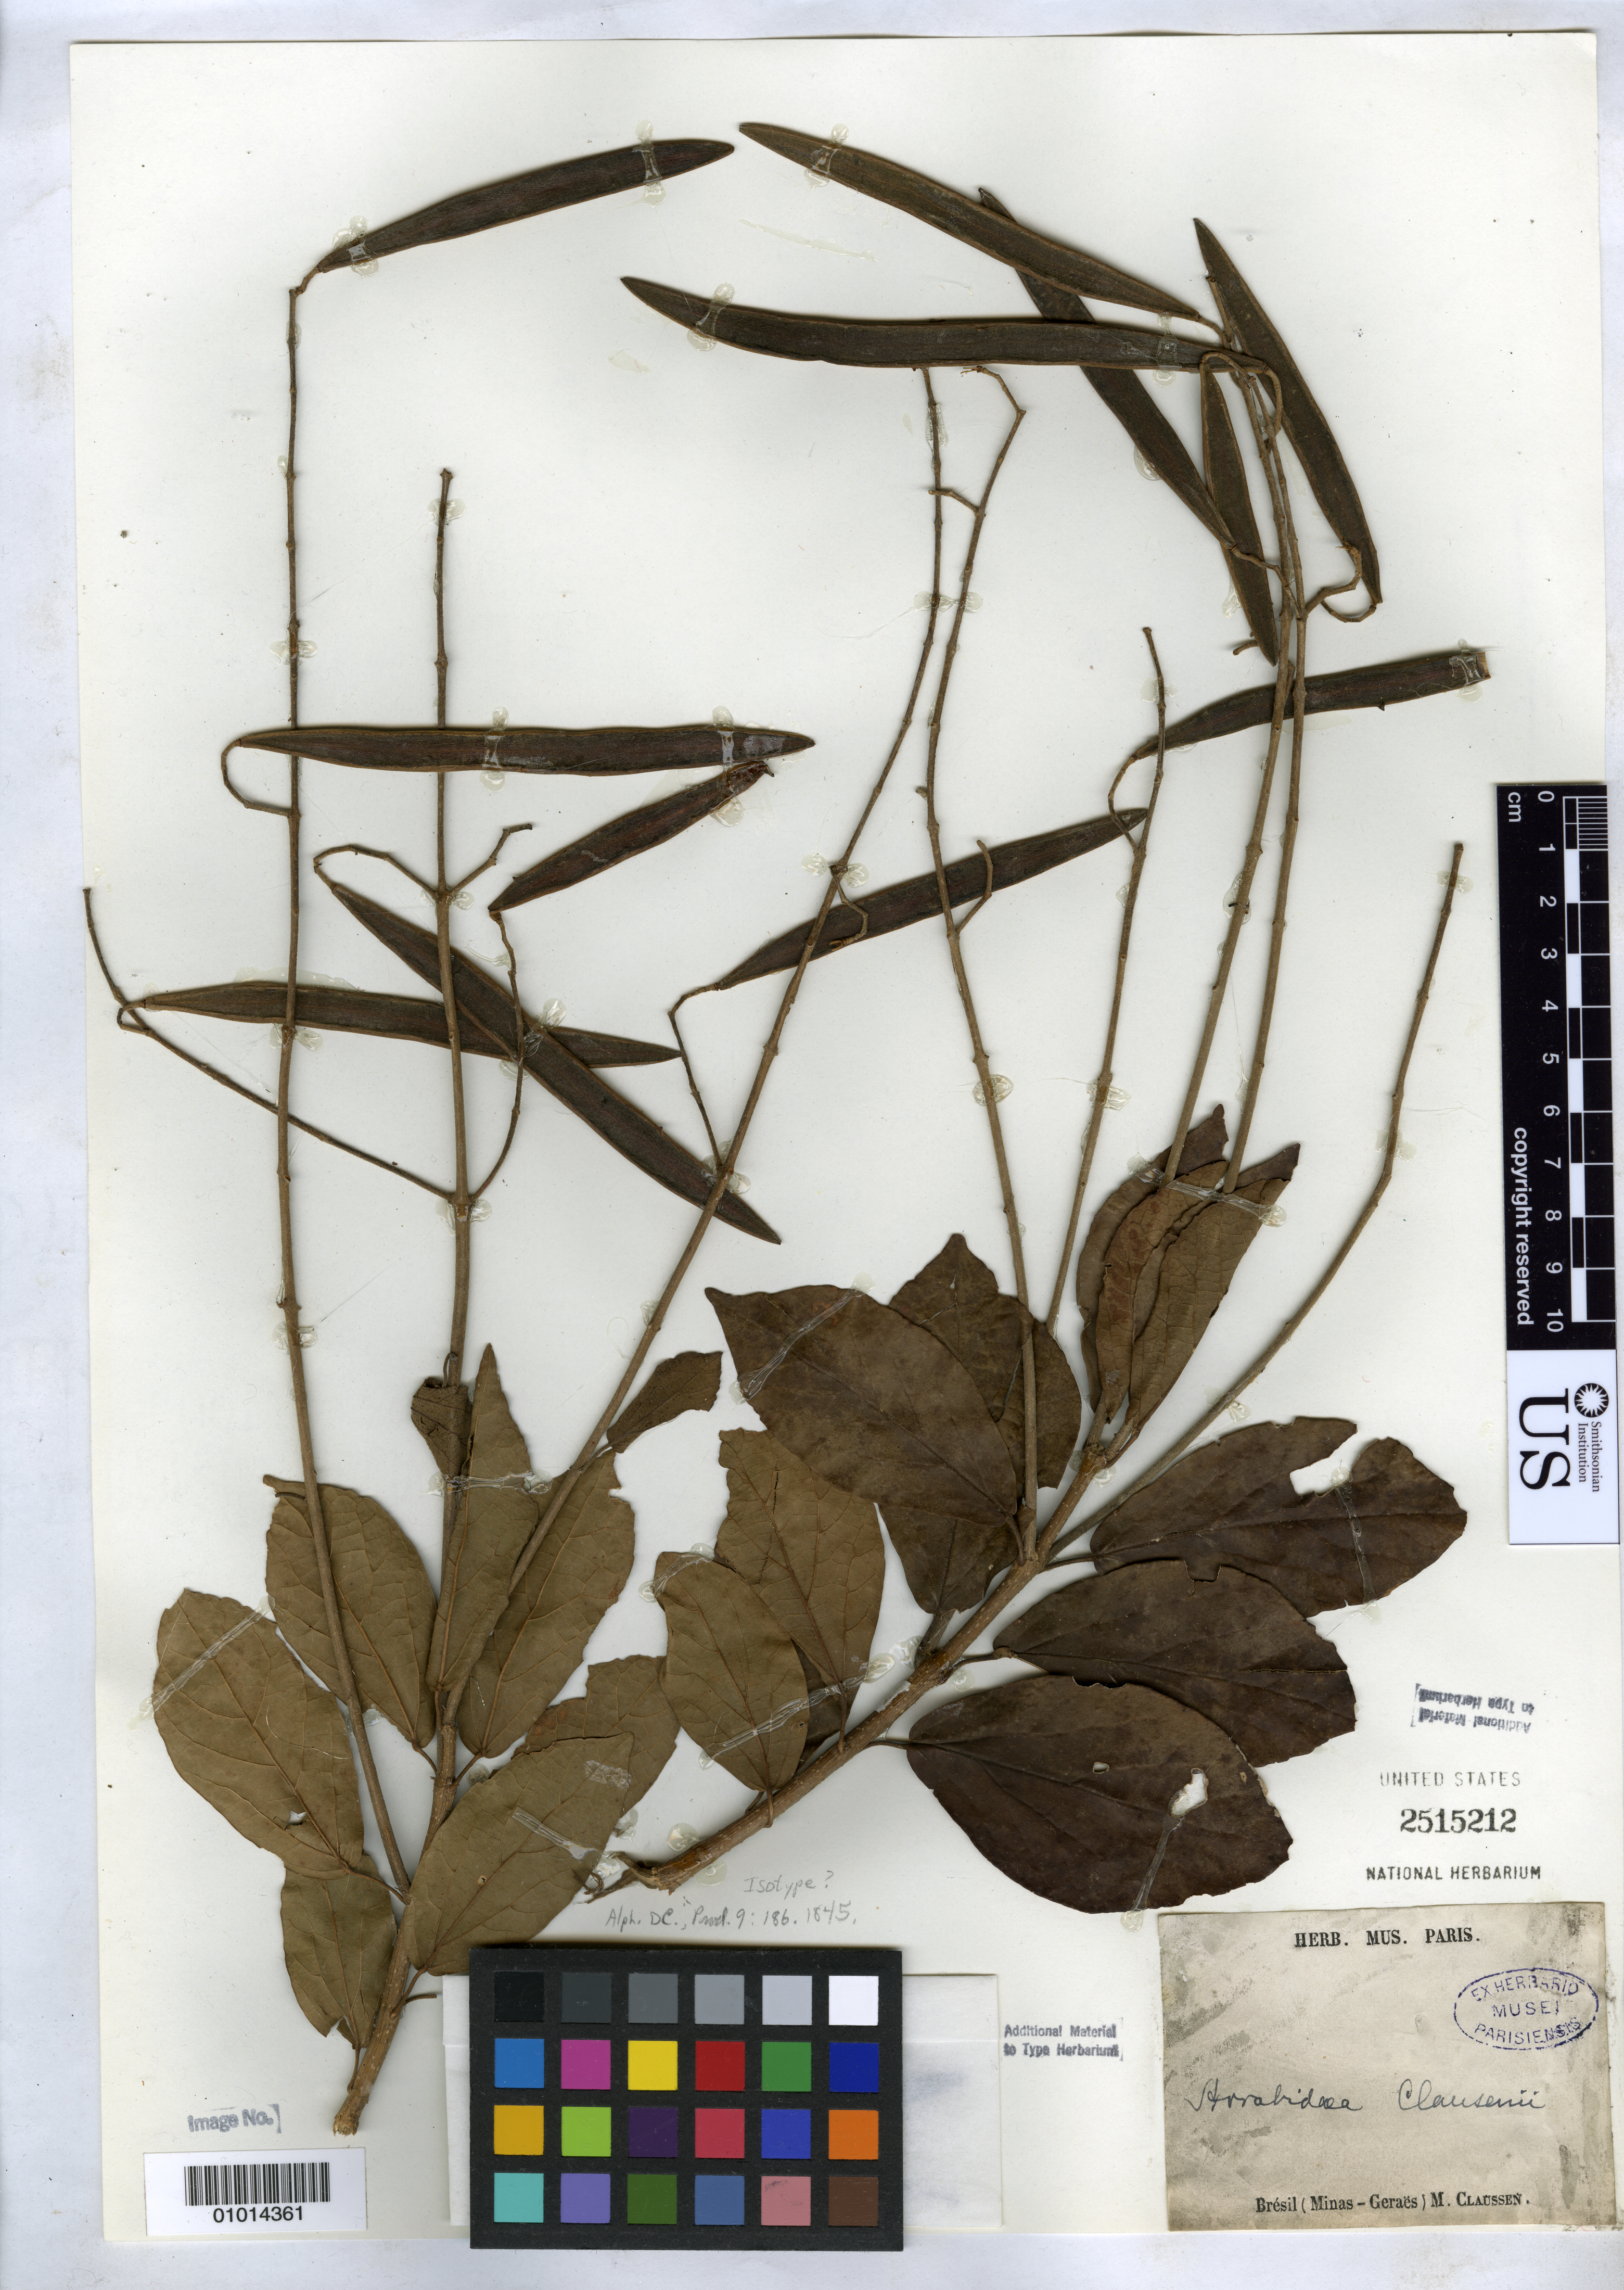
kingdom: Plantae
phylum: Tracheophyta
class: Magnoliopsida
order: Lamiales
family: Bignoniaceae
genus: Arrabidaea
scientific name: Arrabidaea claussenii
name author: A. DC. in DC.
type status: Type Collection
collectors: M. Claussen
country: Brazil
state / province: Minas Gerais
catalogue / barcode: US 2515212